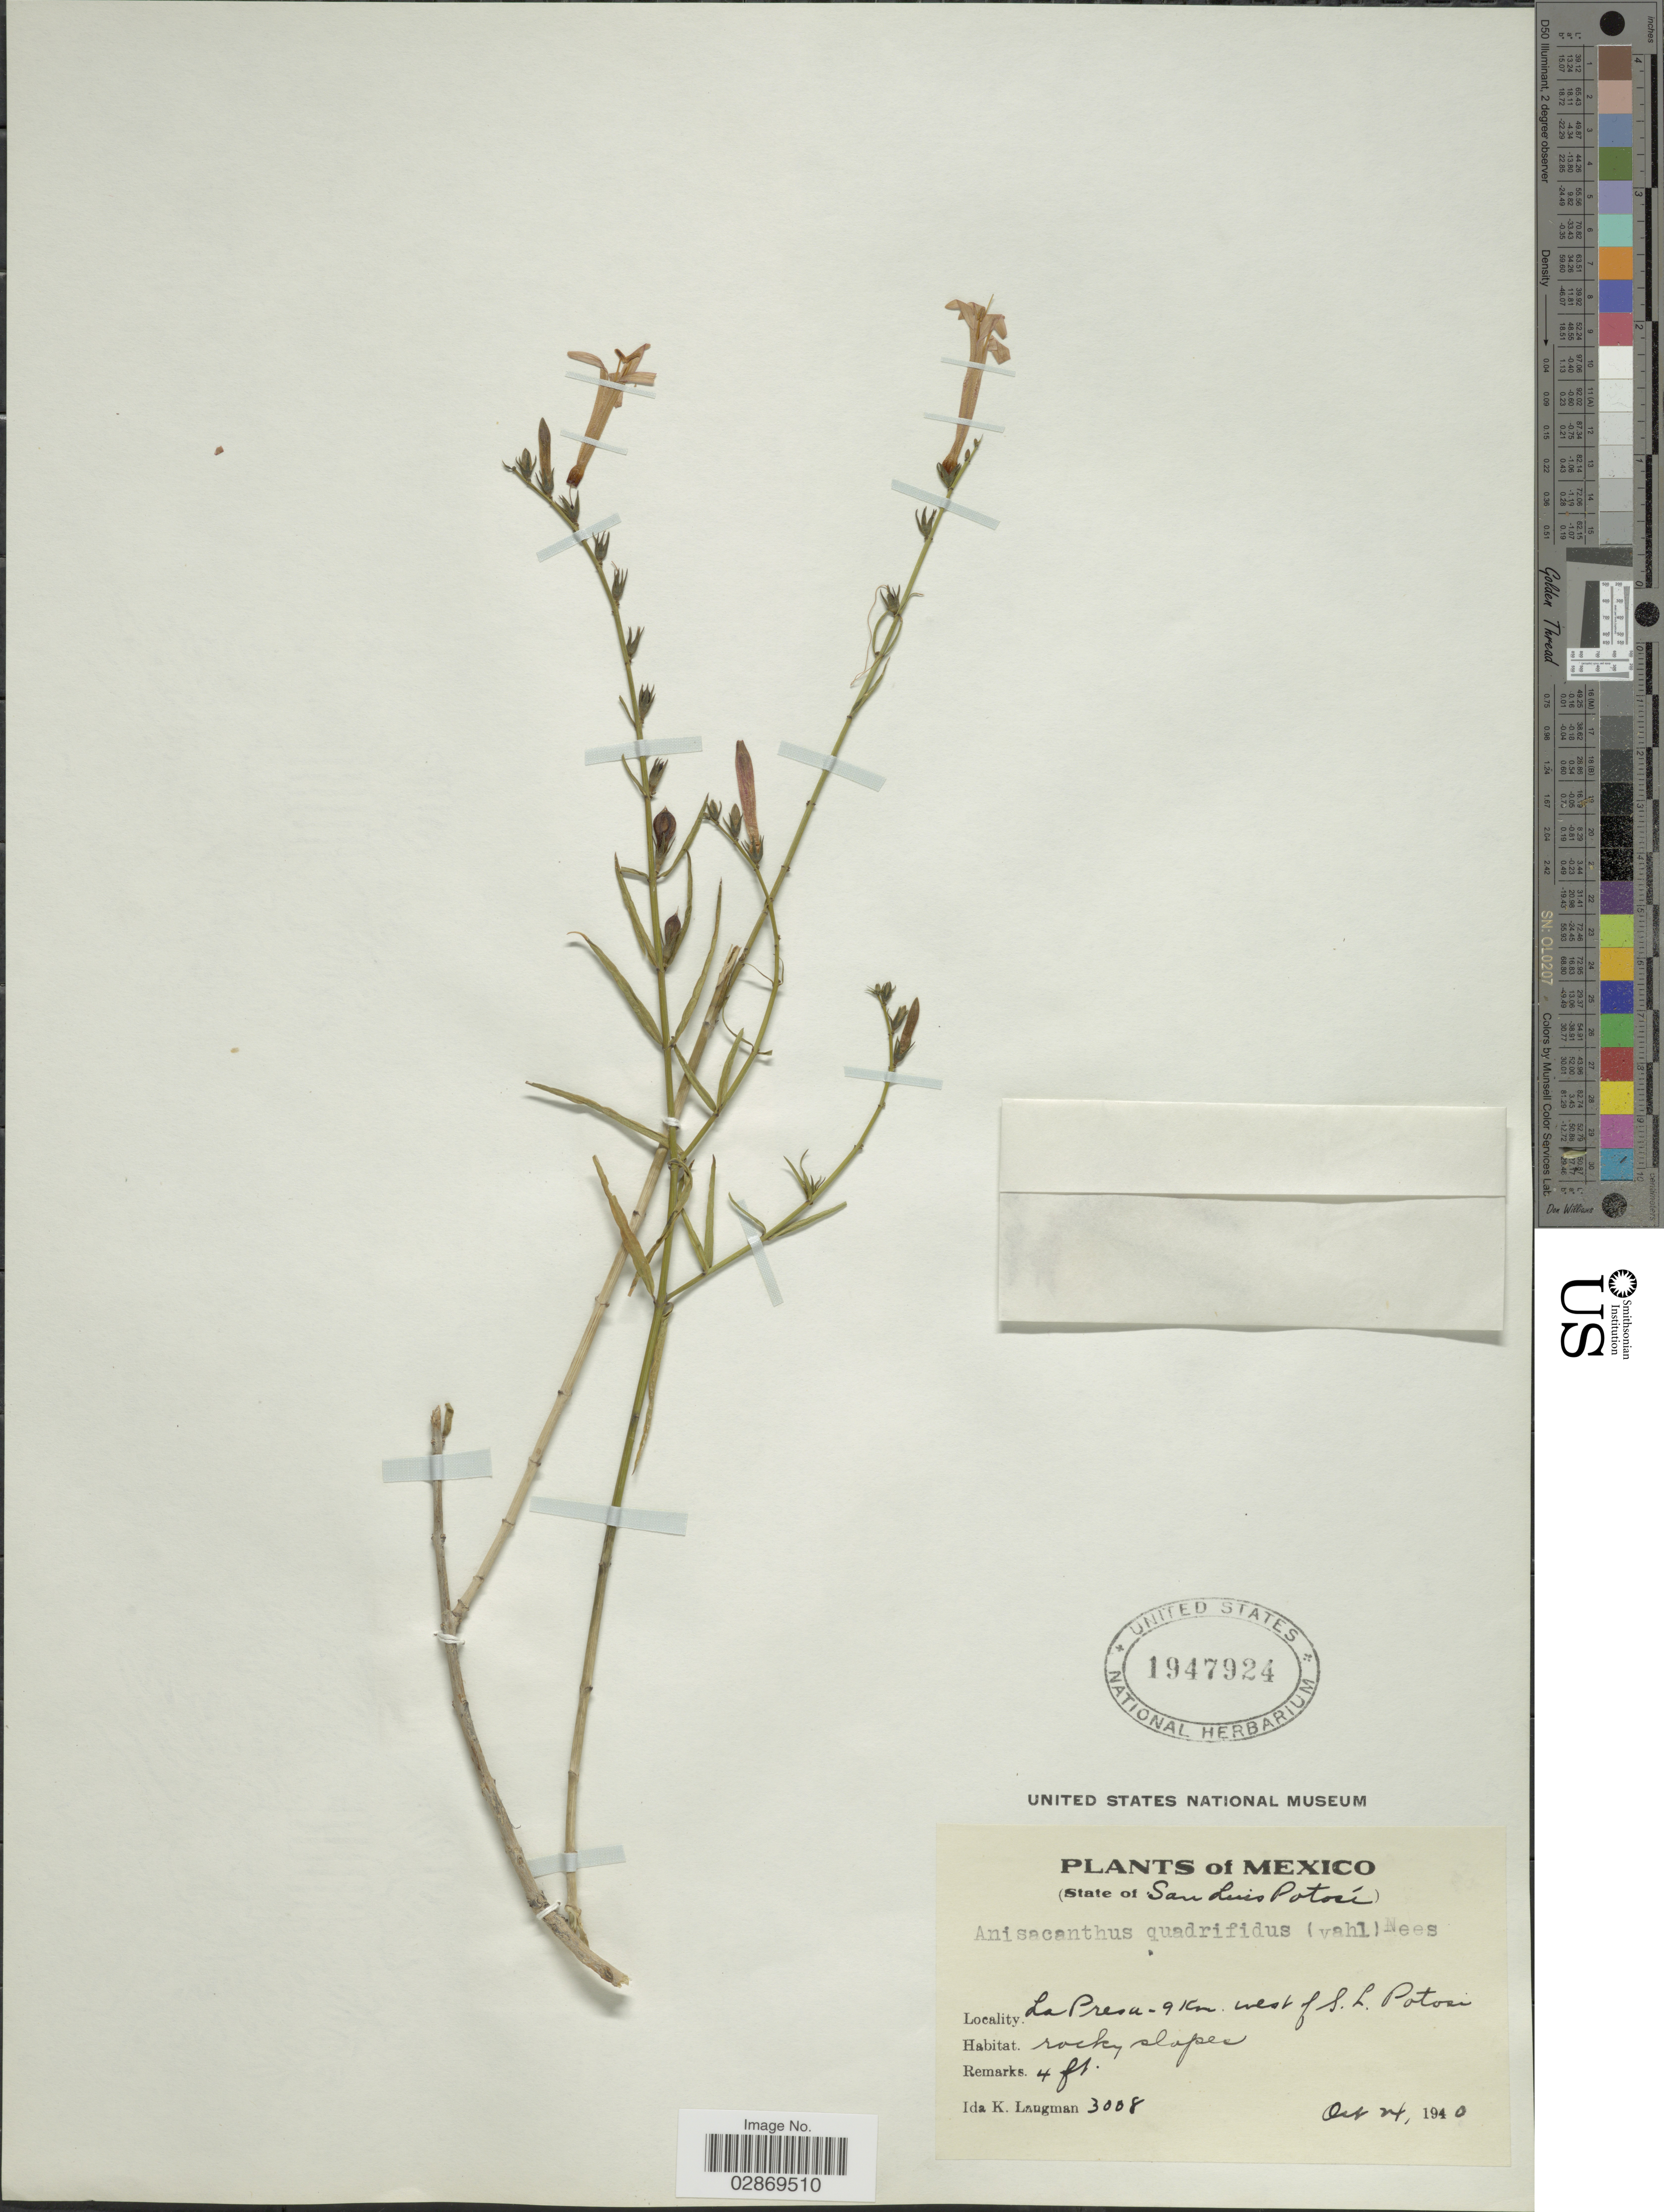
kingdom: Plantae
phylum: Tracheophyta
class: Magnoliopsida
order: Lamiales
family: Acanthaceae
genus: Anisacanthus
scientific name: Anisacanthus quadrifidus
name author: (Vahl) Nees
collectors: I. K. Langman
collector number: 3008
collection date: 1940-10-24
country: Mexico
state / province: San Luis Potosí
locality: La Presa, 9 Km. west of S.L. Potosi.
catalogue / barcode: US 1947924